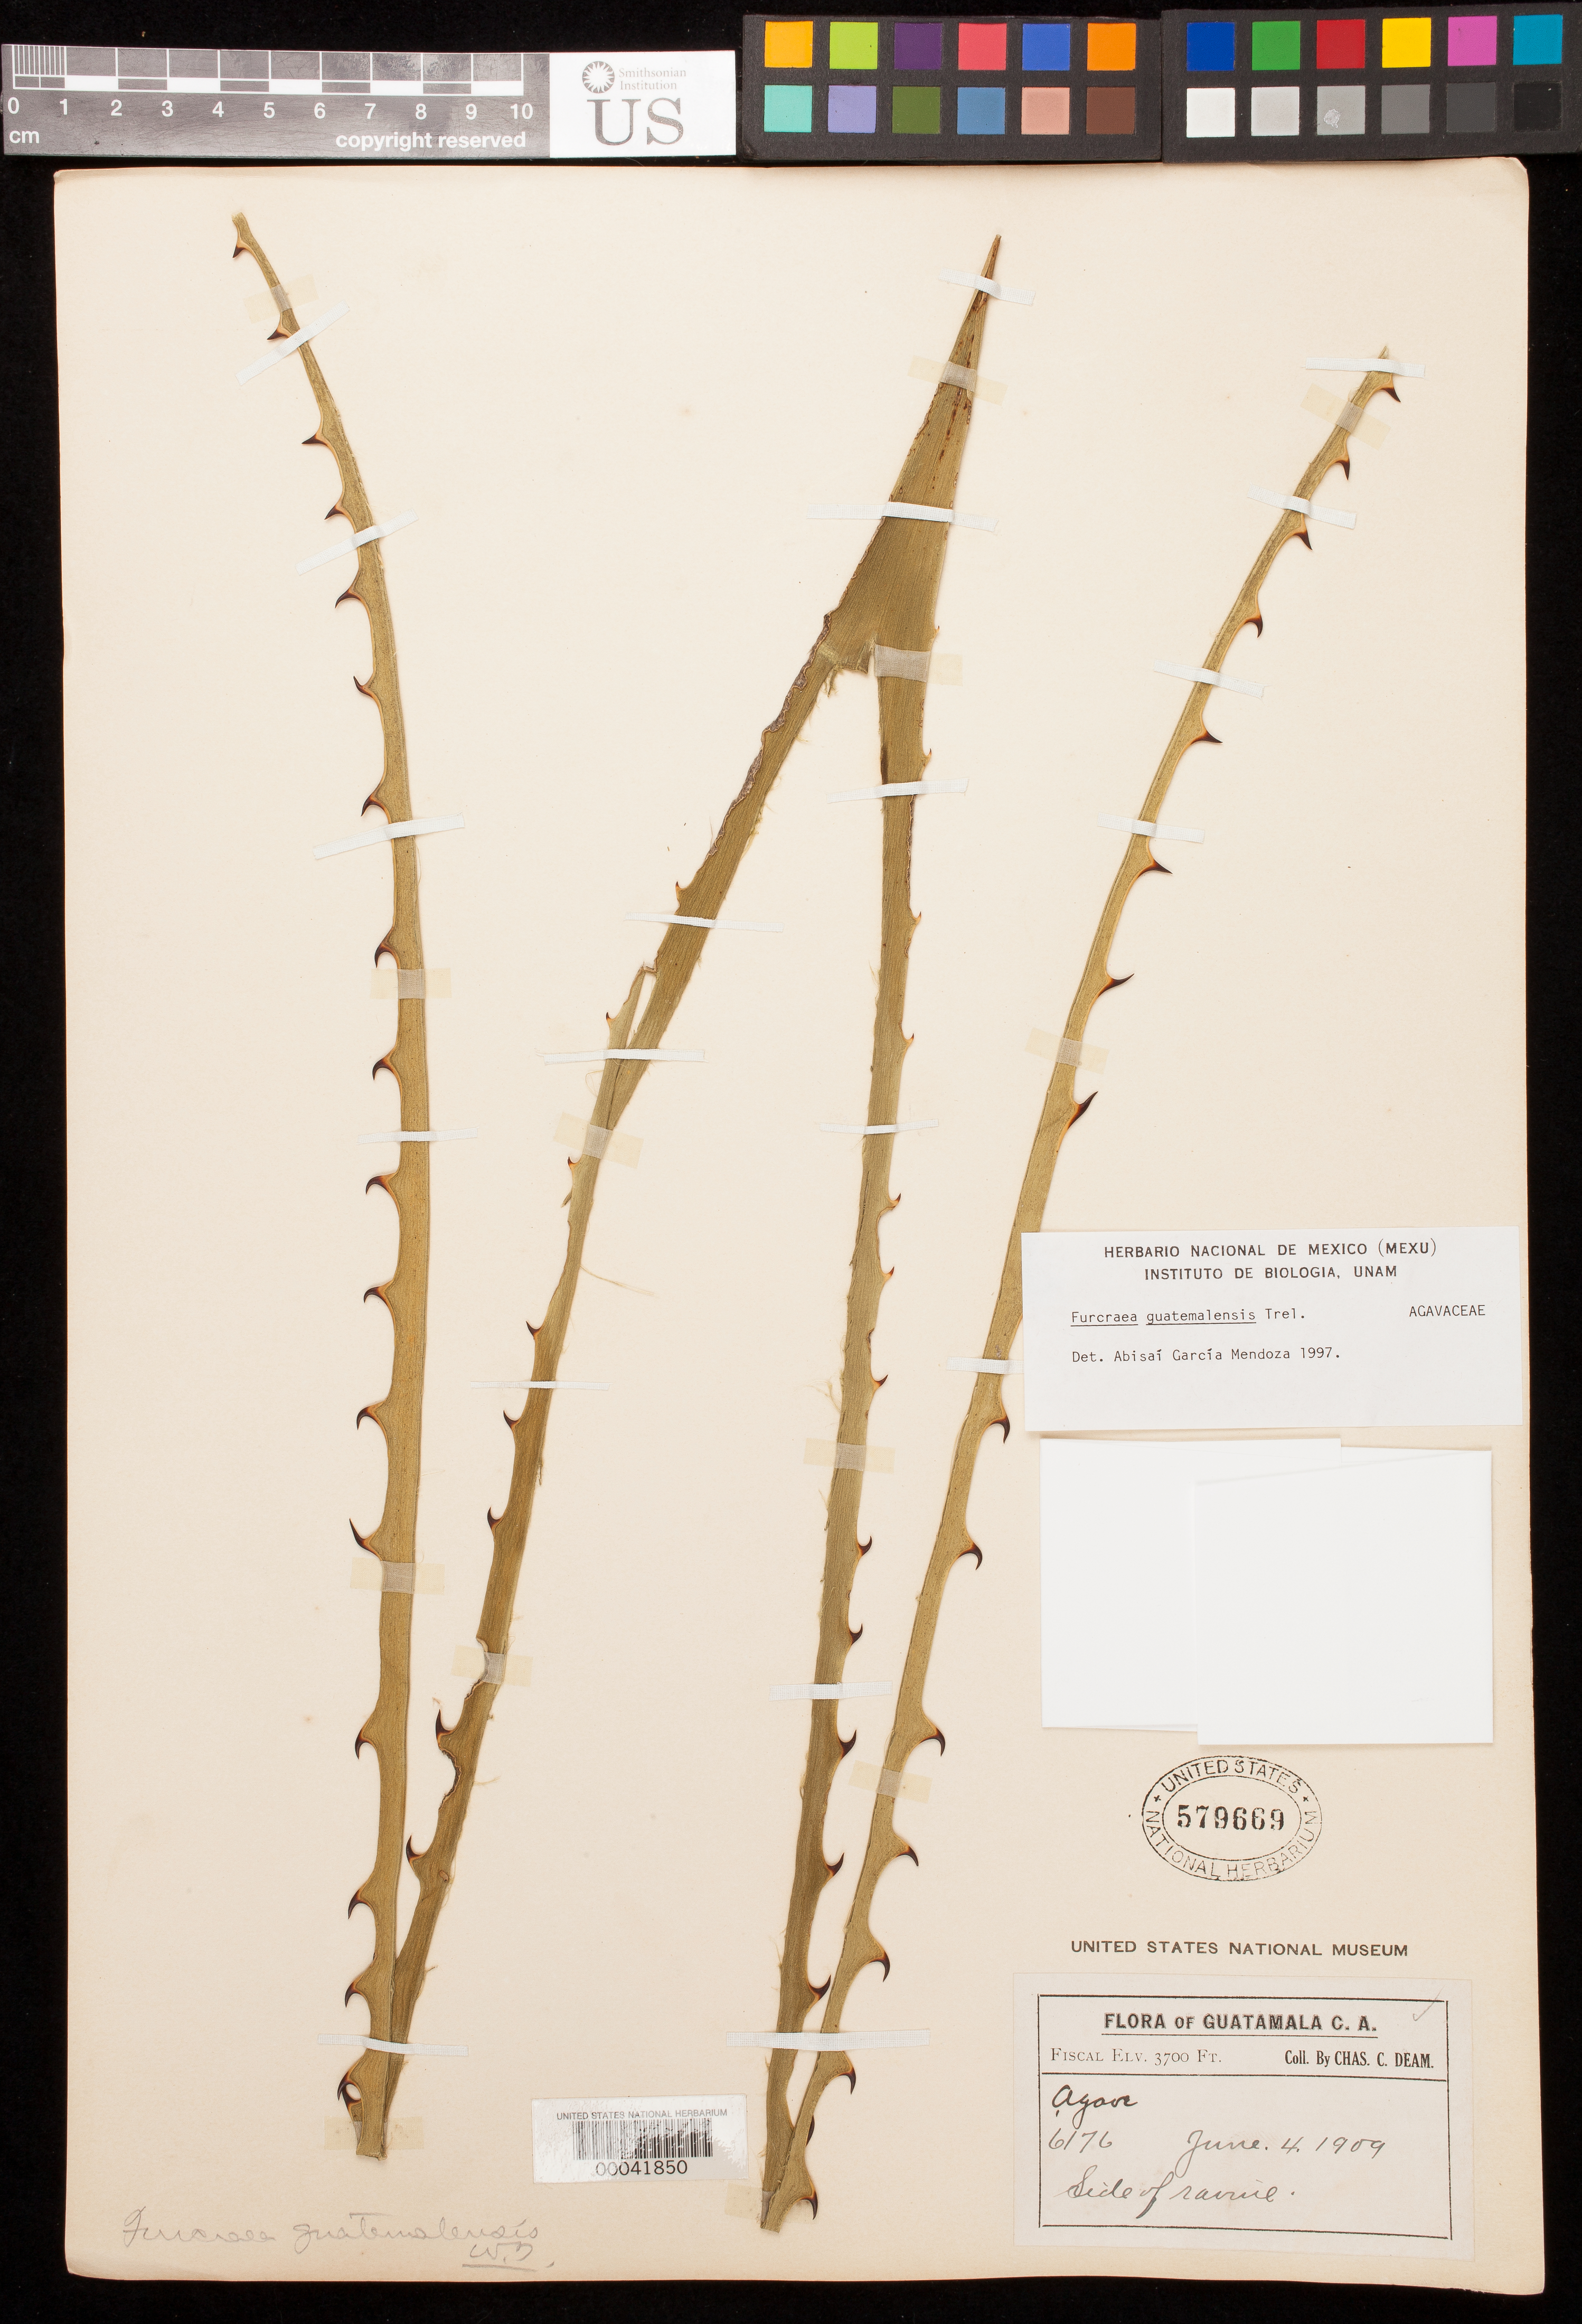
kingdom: Plantae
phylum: Tracheophyta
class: Liliopsida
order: Asparagales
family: Asparagaceae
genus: Furcraea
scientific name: Furcraea guatemalensis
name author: Trel.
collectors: C. C. Deam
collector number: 6176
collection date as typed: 04 Jun 1909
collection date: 1909-06-04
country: Guatemala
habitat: Side of ravine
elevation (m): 1128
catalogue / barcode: US 579669